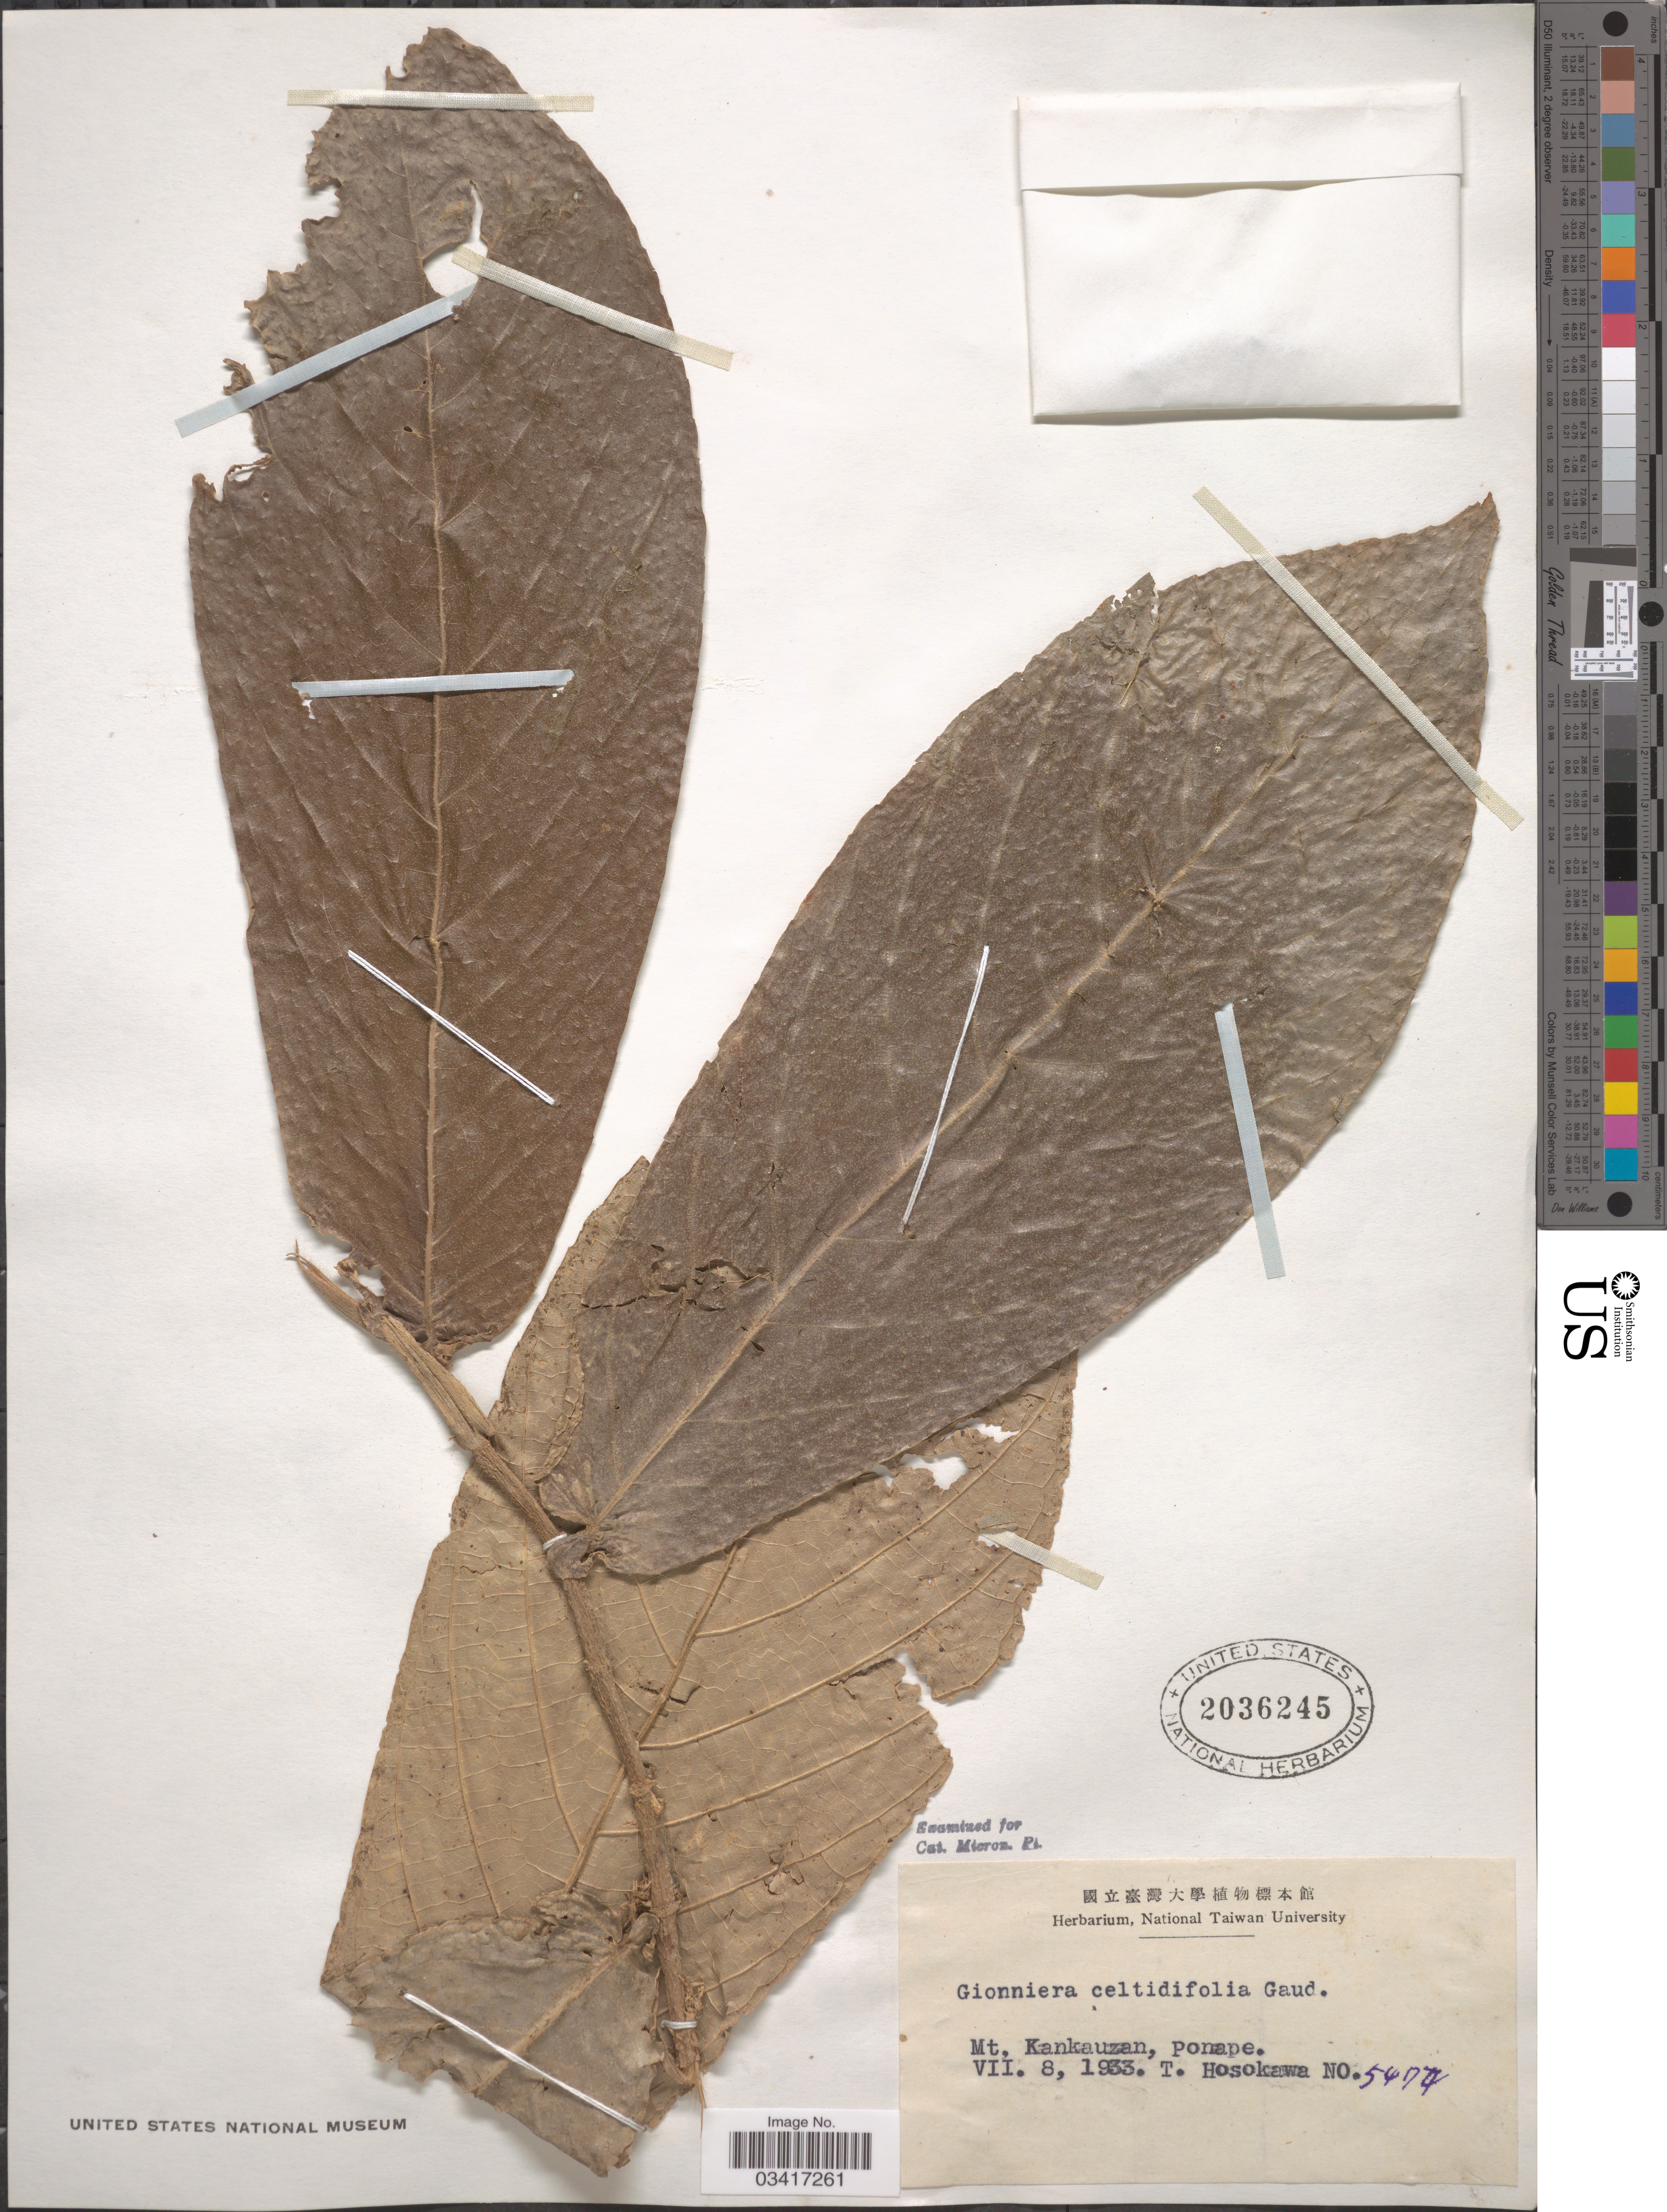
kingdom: Plantae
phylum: Tracheophyta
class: Magnoliopsida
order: Rosales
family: Cannabaceae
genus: Gironniera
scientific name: Gironniera celtidifolia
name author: Gaudich.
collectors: T. Hosokawa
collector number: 5474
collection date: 1933-07-08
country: Micronesia, Federated States of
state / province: Pohnpei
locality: Mt. Kankauzan, Ponape.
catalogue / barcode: US 2036245